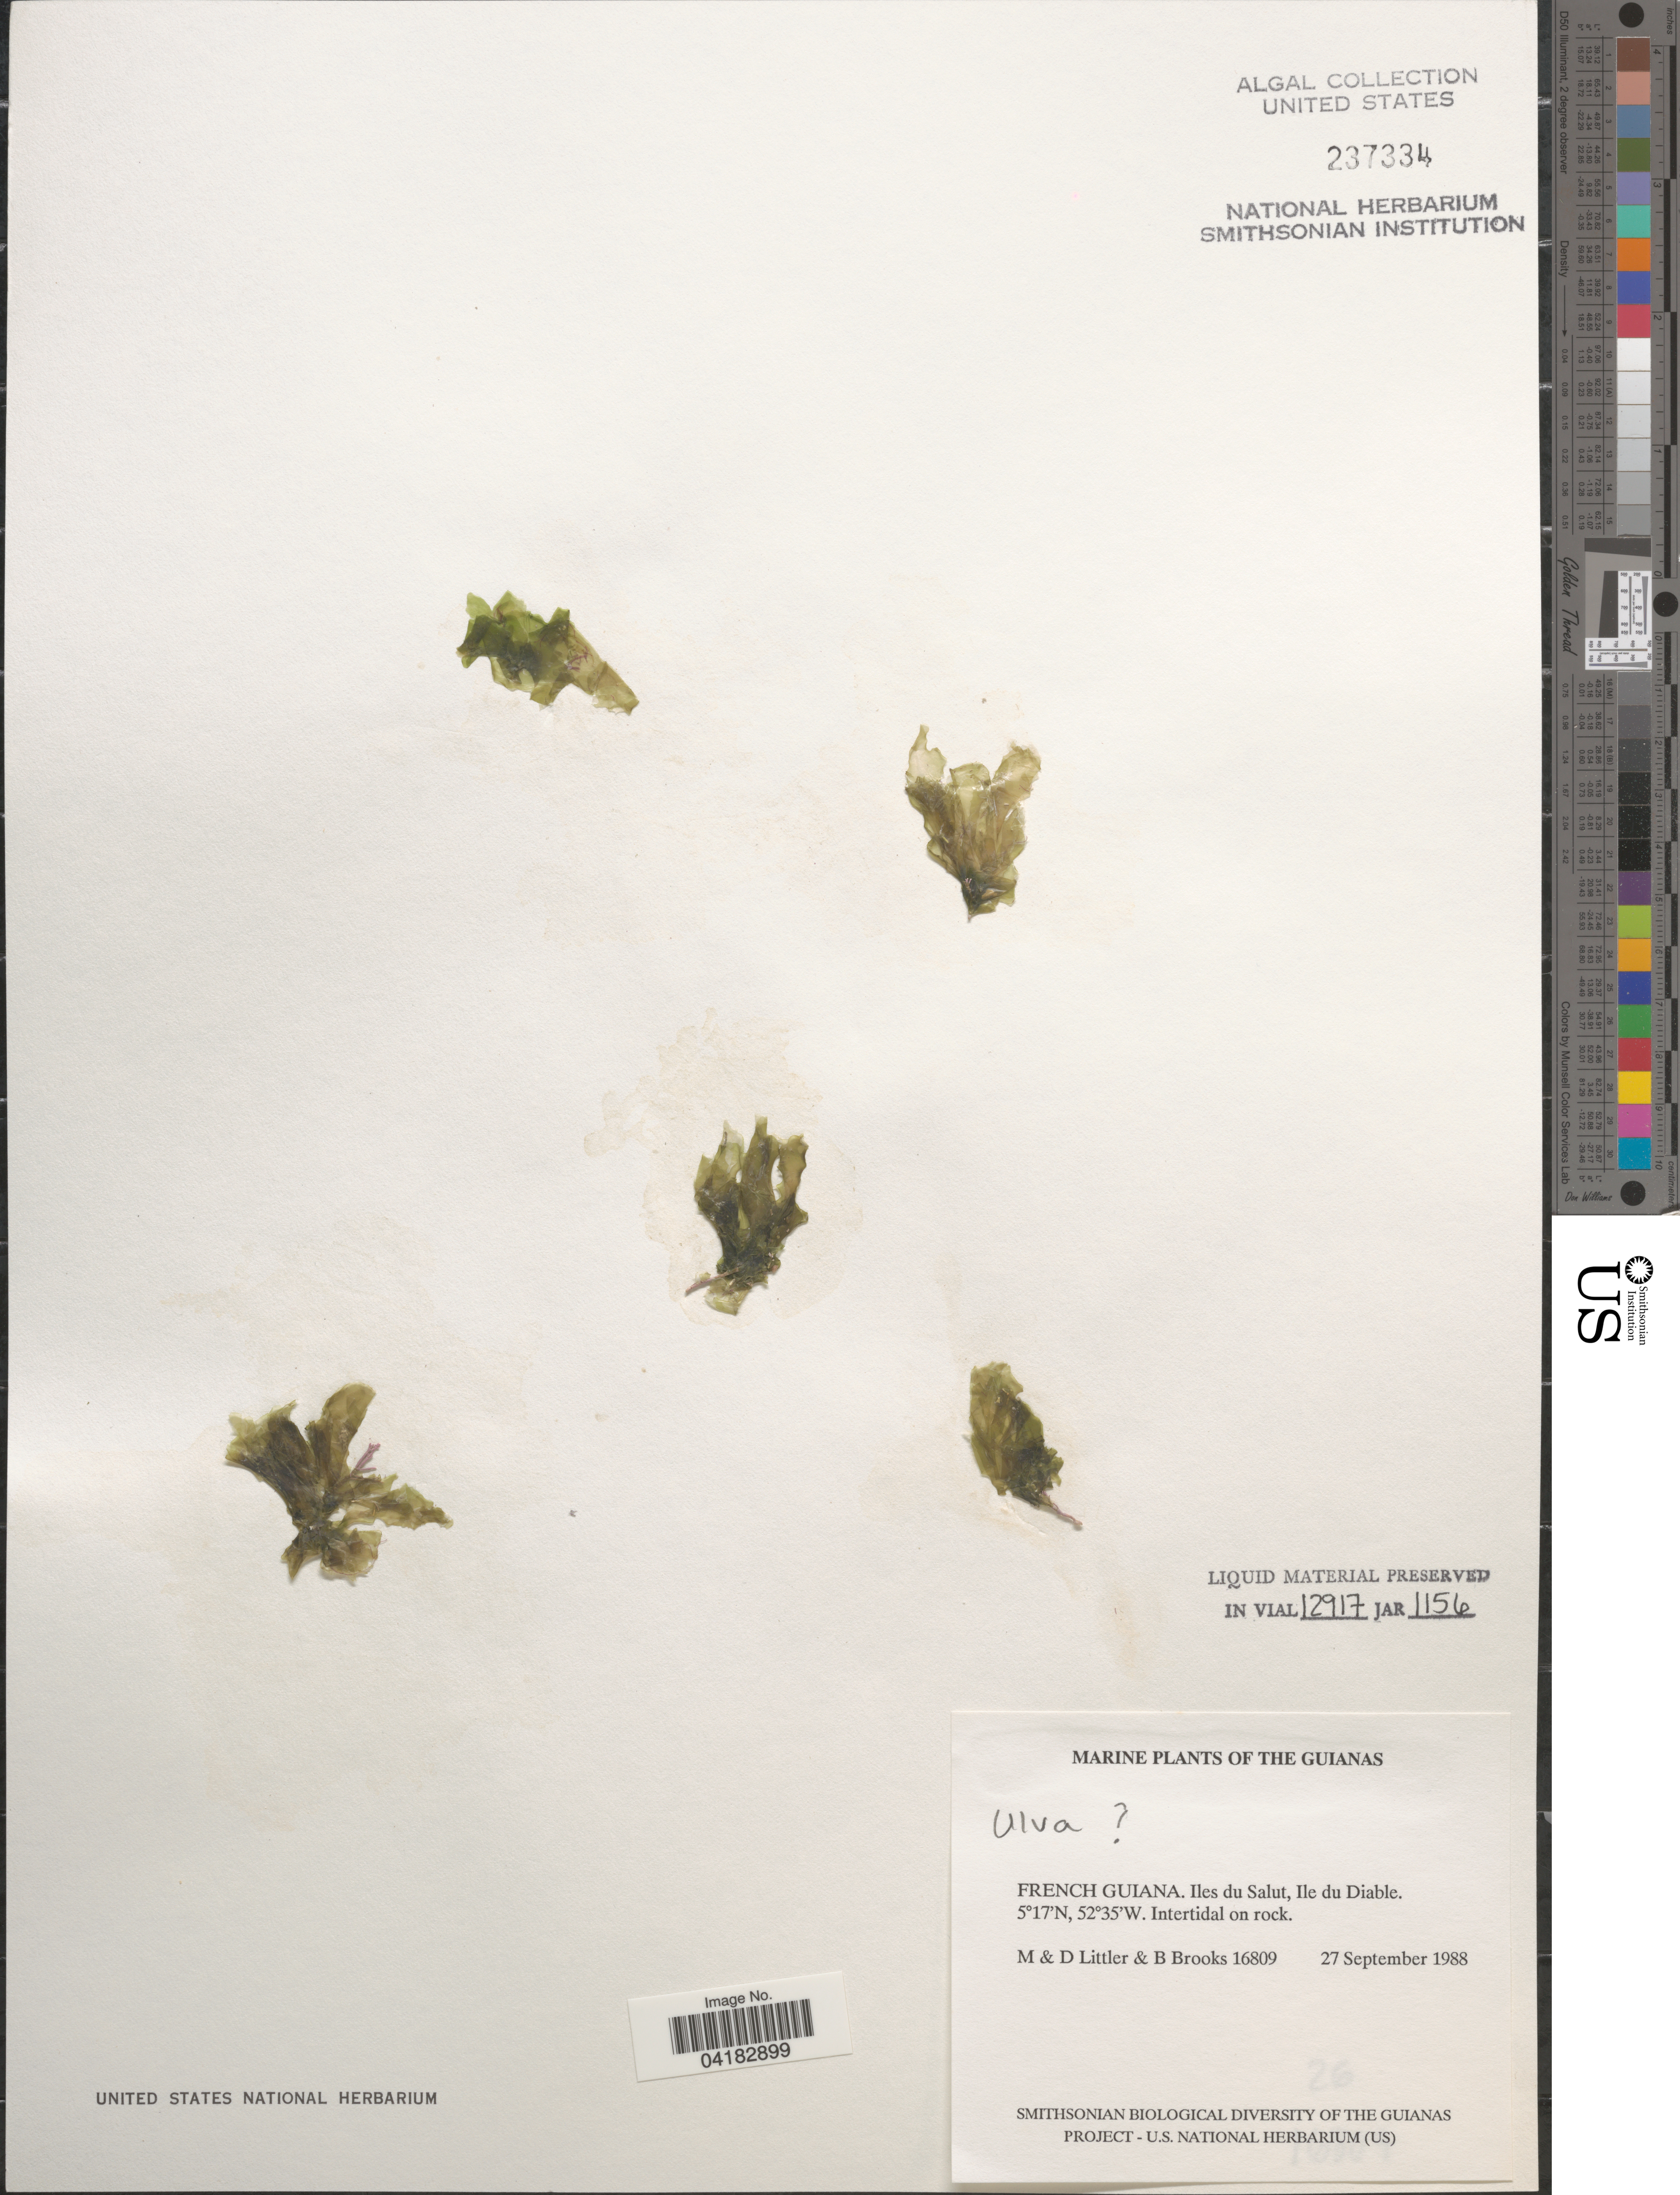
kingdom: Plantae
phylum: Chlorophyta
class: Ulvophyceae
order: Ulvales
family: Ulvaceae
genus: Ulva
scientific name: Ulva sp.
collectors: M. Littler, D. S. Littler & B. Brooks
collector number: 16809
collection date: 1988-09-27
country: French Guiana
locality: Guianas. Iles du Salut, Ile du Diable.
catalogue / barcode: US 237334